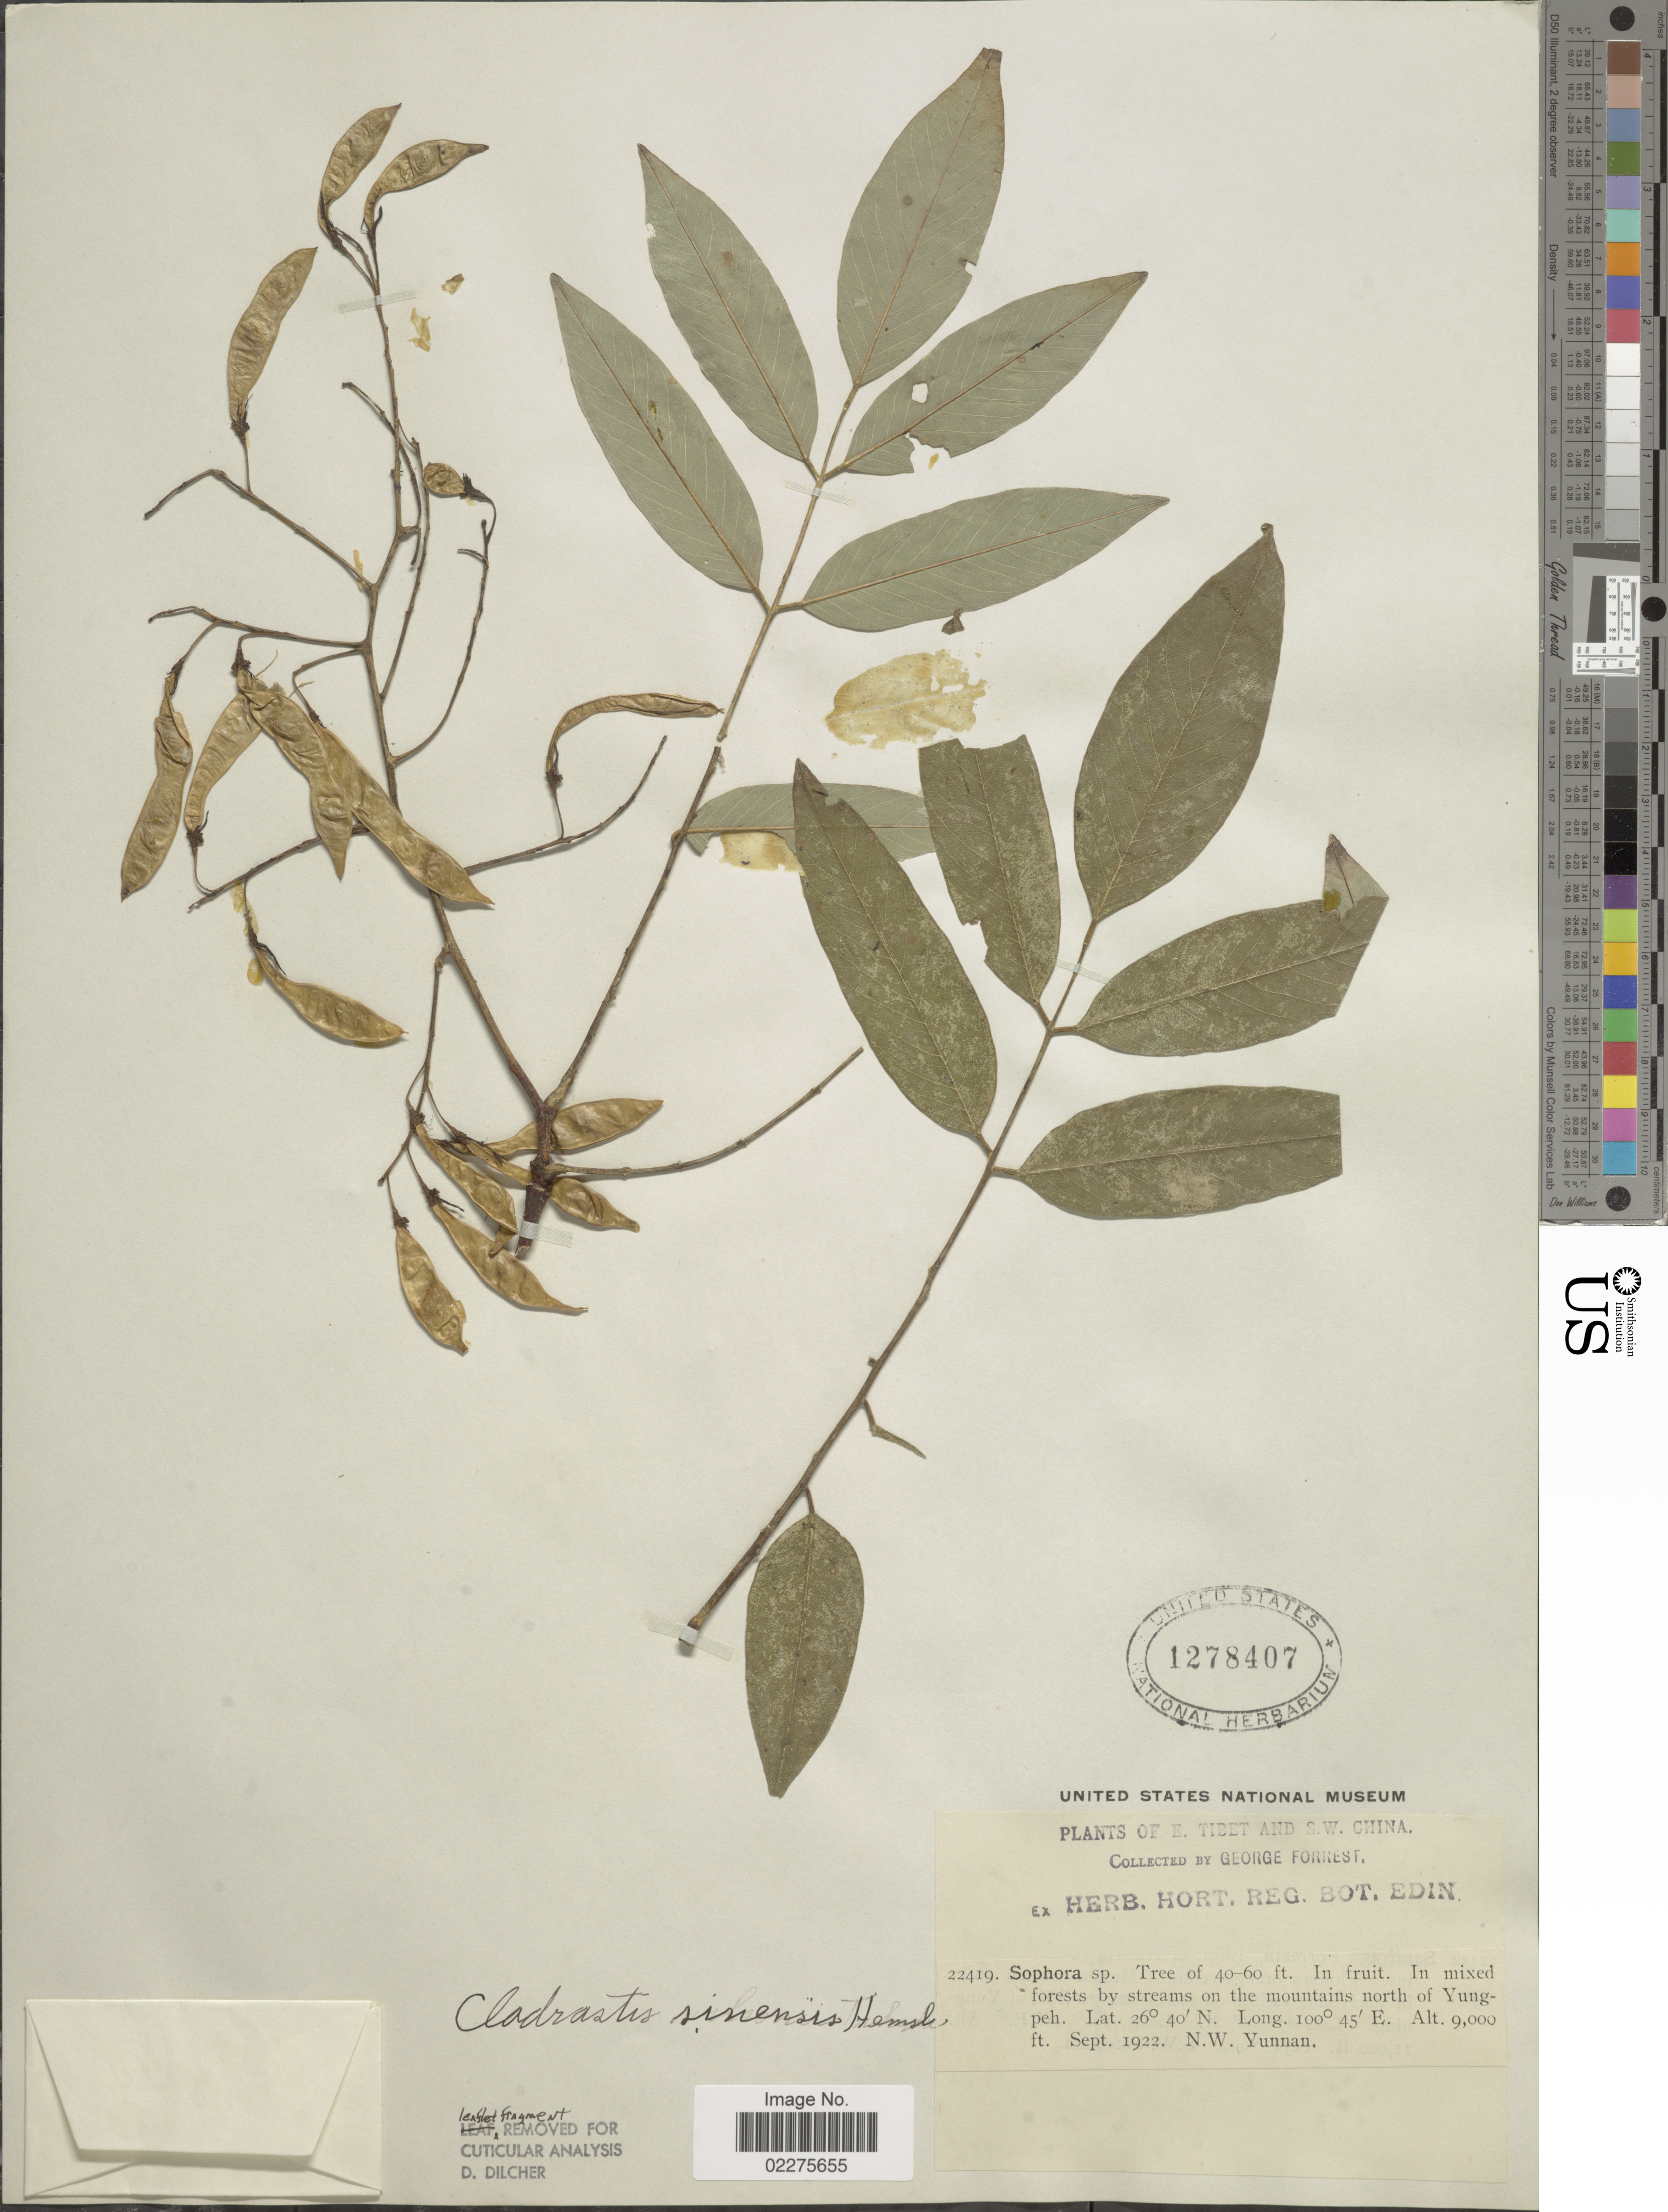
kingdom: Plantae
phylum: Tracheophyta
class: Magnoliopsida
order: Fabales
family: Fabaceae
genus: Cladrastis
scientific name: Cladrastis sinensis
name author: Hemsl.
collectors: G. Forrest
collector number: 22419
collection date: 1922-09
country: China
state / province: Yunnan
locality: E. Tibet and S.W. China. north of Yungpeh. N.W. Yunnan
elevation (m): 2743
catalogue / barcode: US 1278407